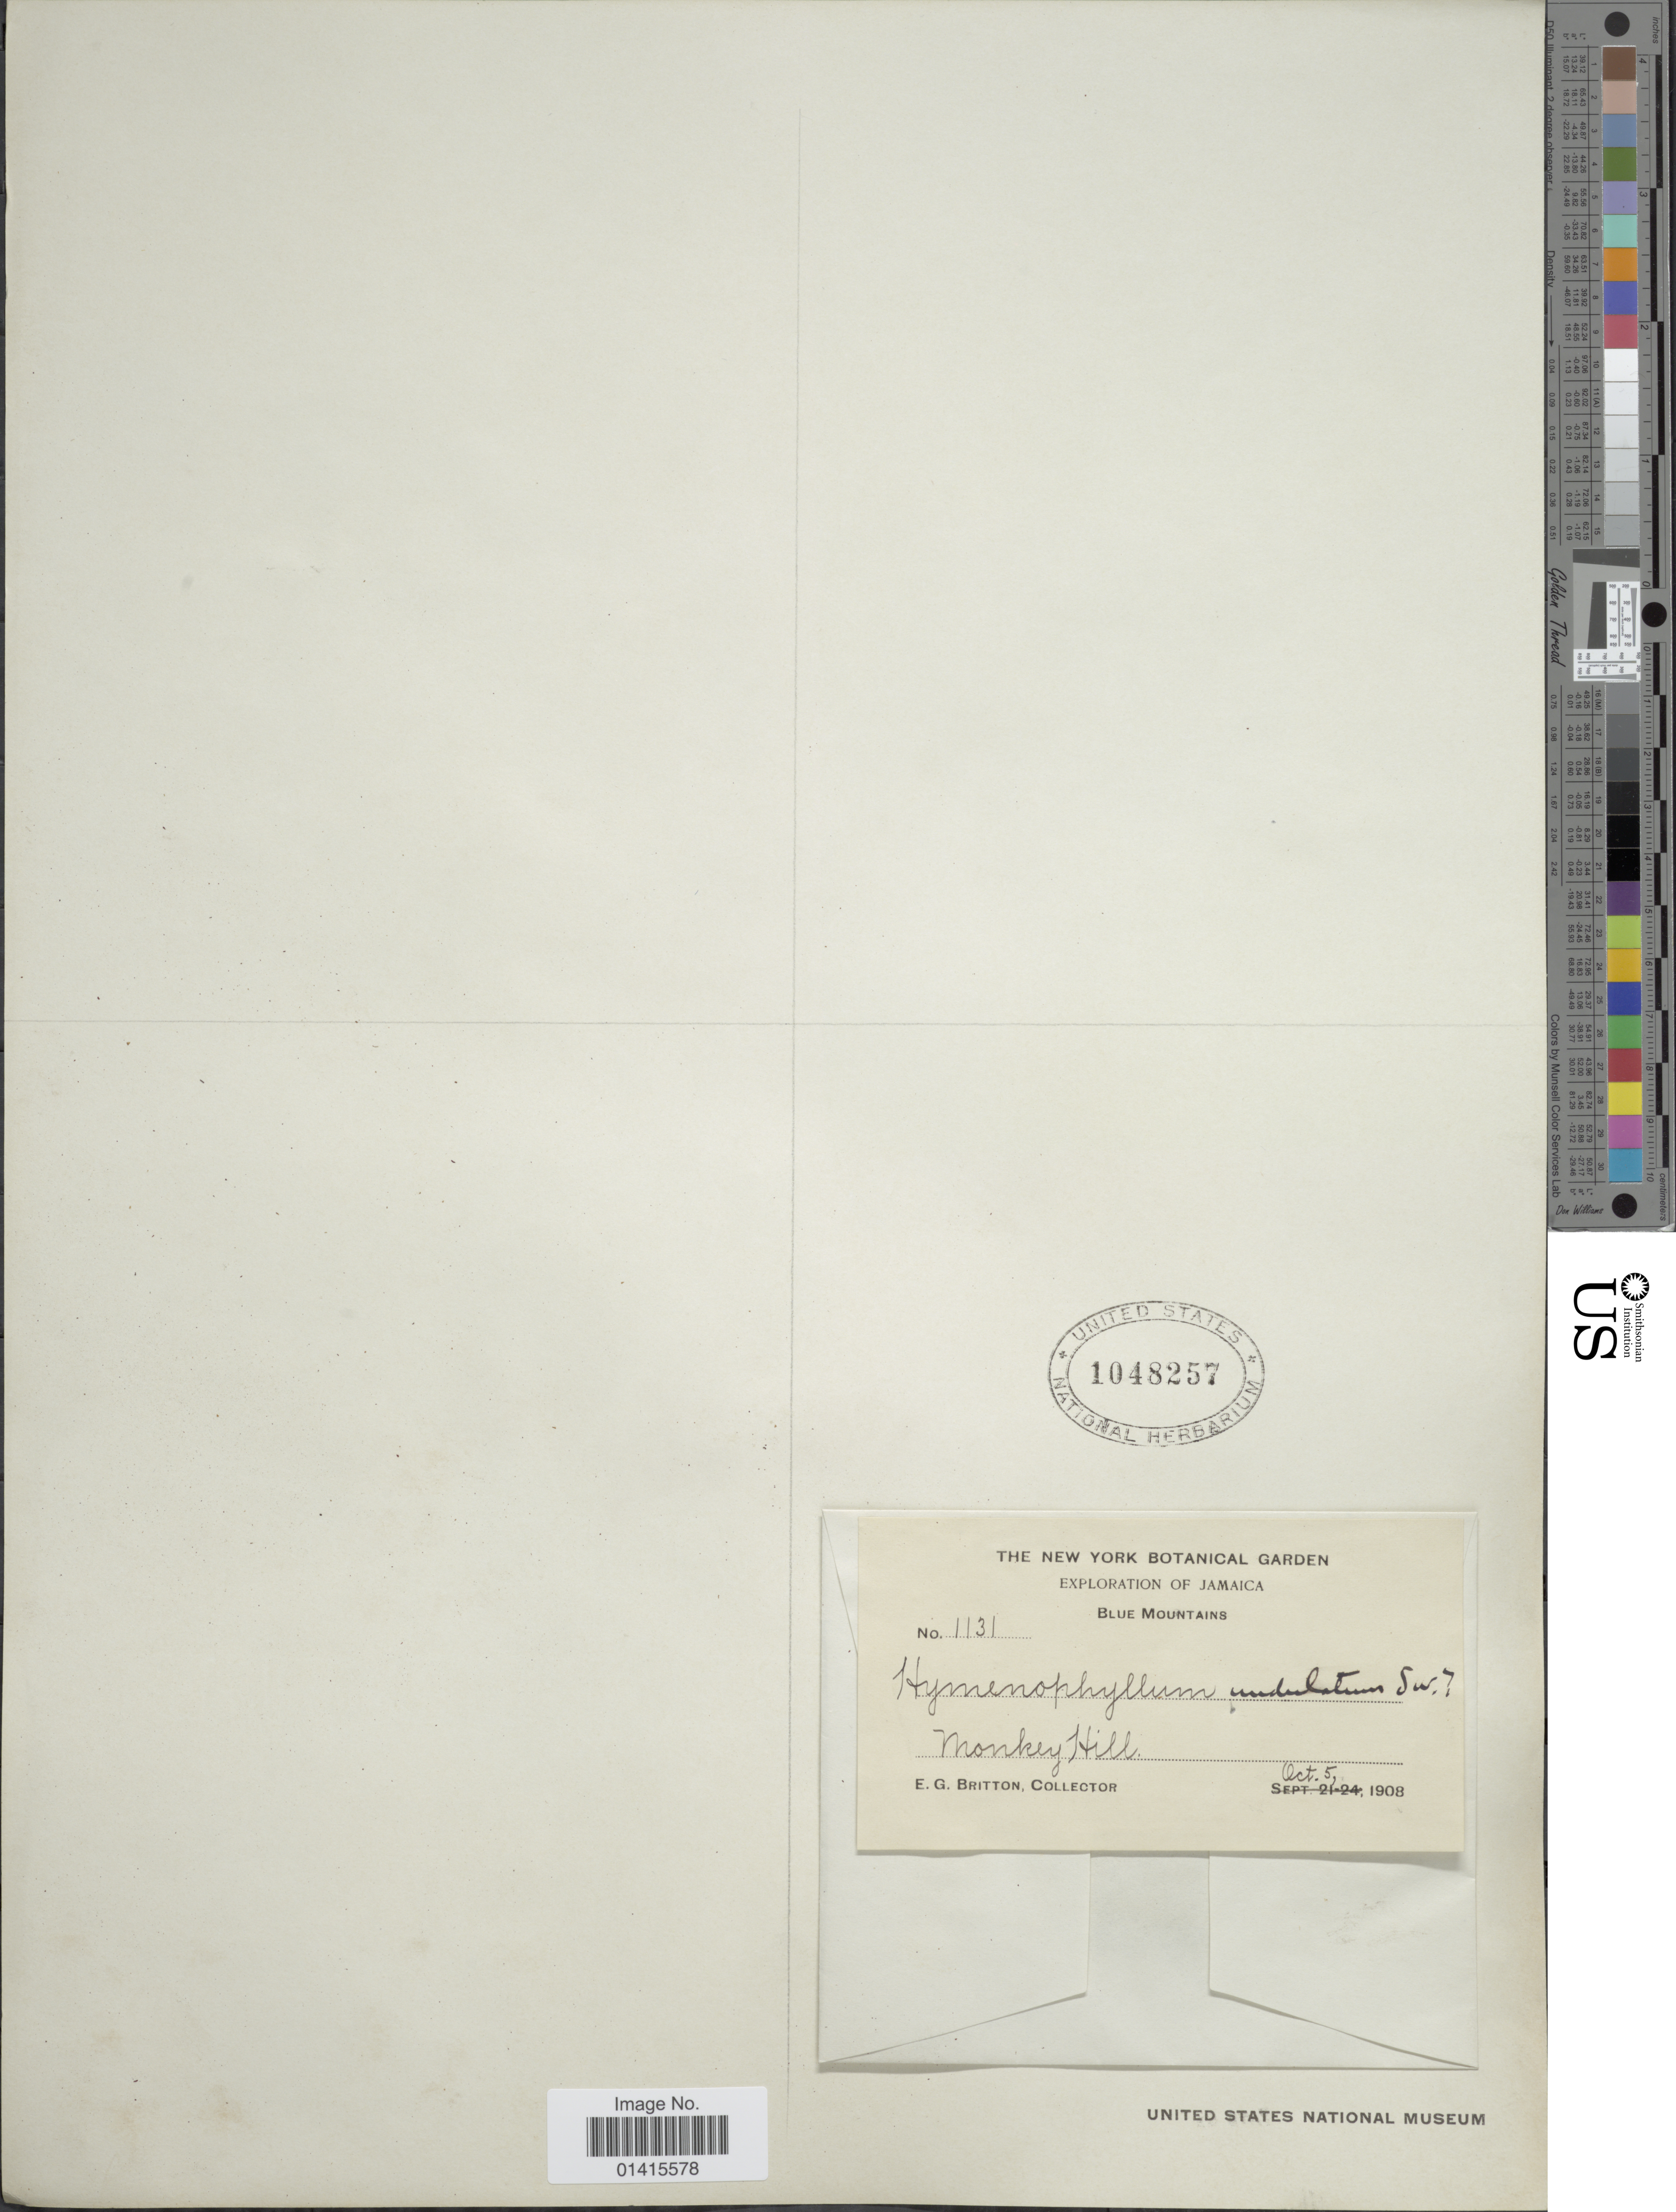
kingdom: Plantae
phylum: Tracheophyta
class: Polypodiopsida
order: Hymenophyllales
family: Hymenophyllaceae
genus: Hymenophyllum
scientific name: Hymenophyllum undulatum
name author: (Sw.) Sw.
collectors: E. G. Britton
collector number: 1131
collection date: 1908-10-05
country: Jamaica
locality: Blue Mountains, Monkey Hill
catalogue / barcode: US 1048257